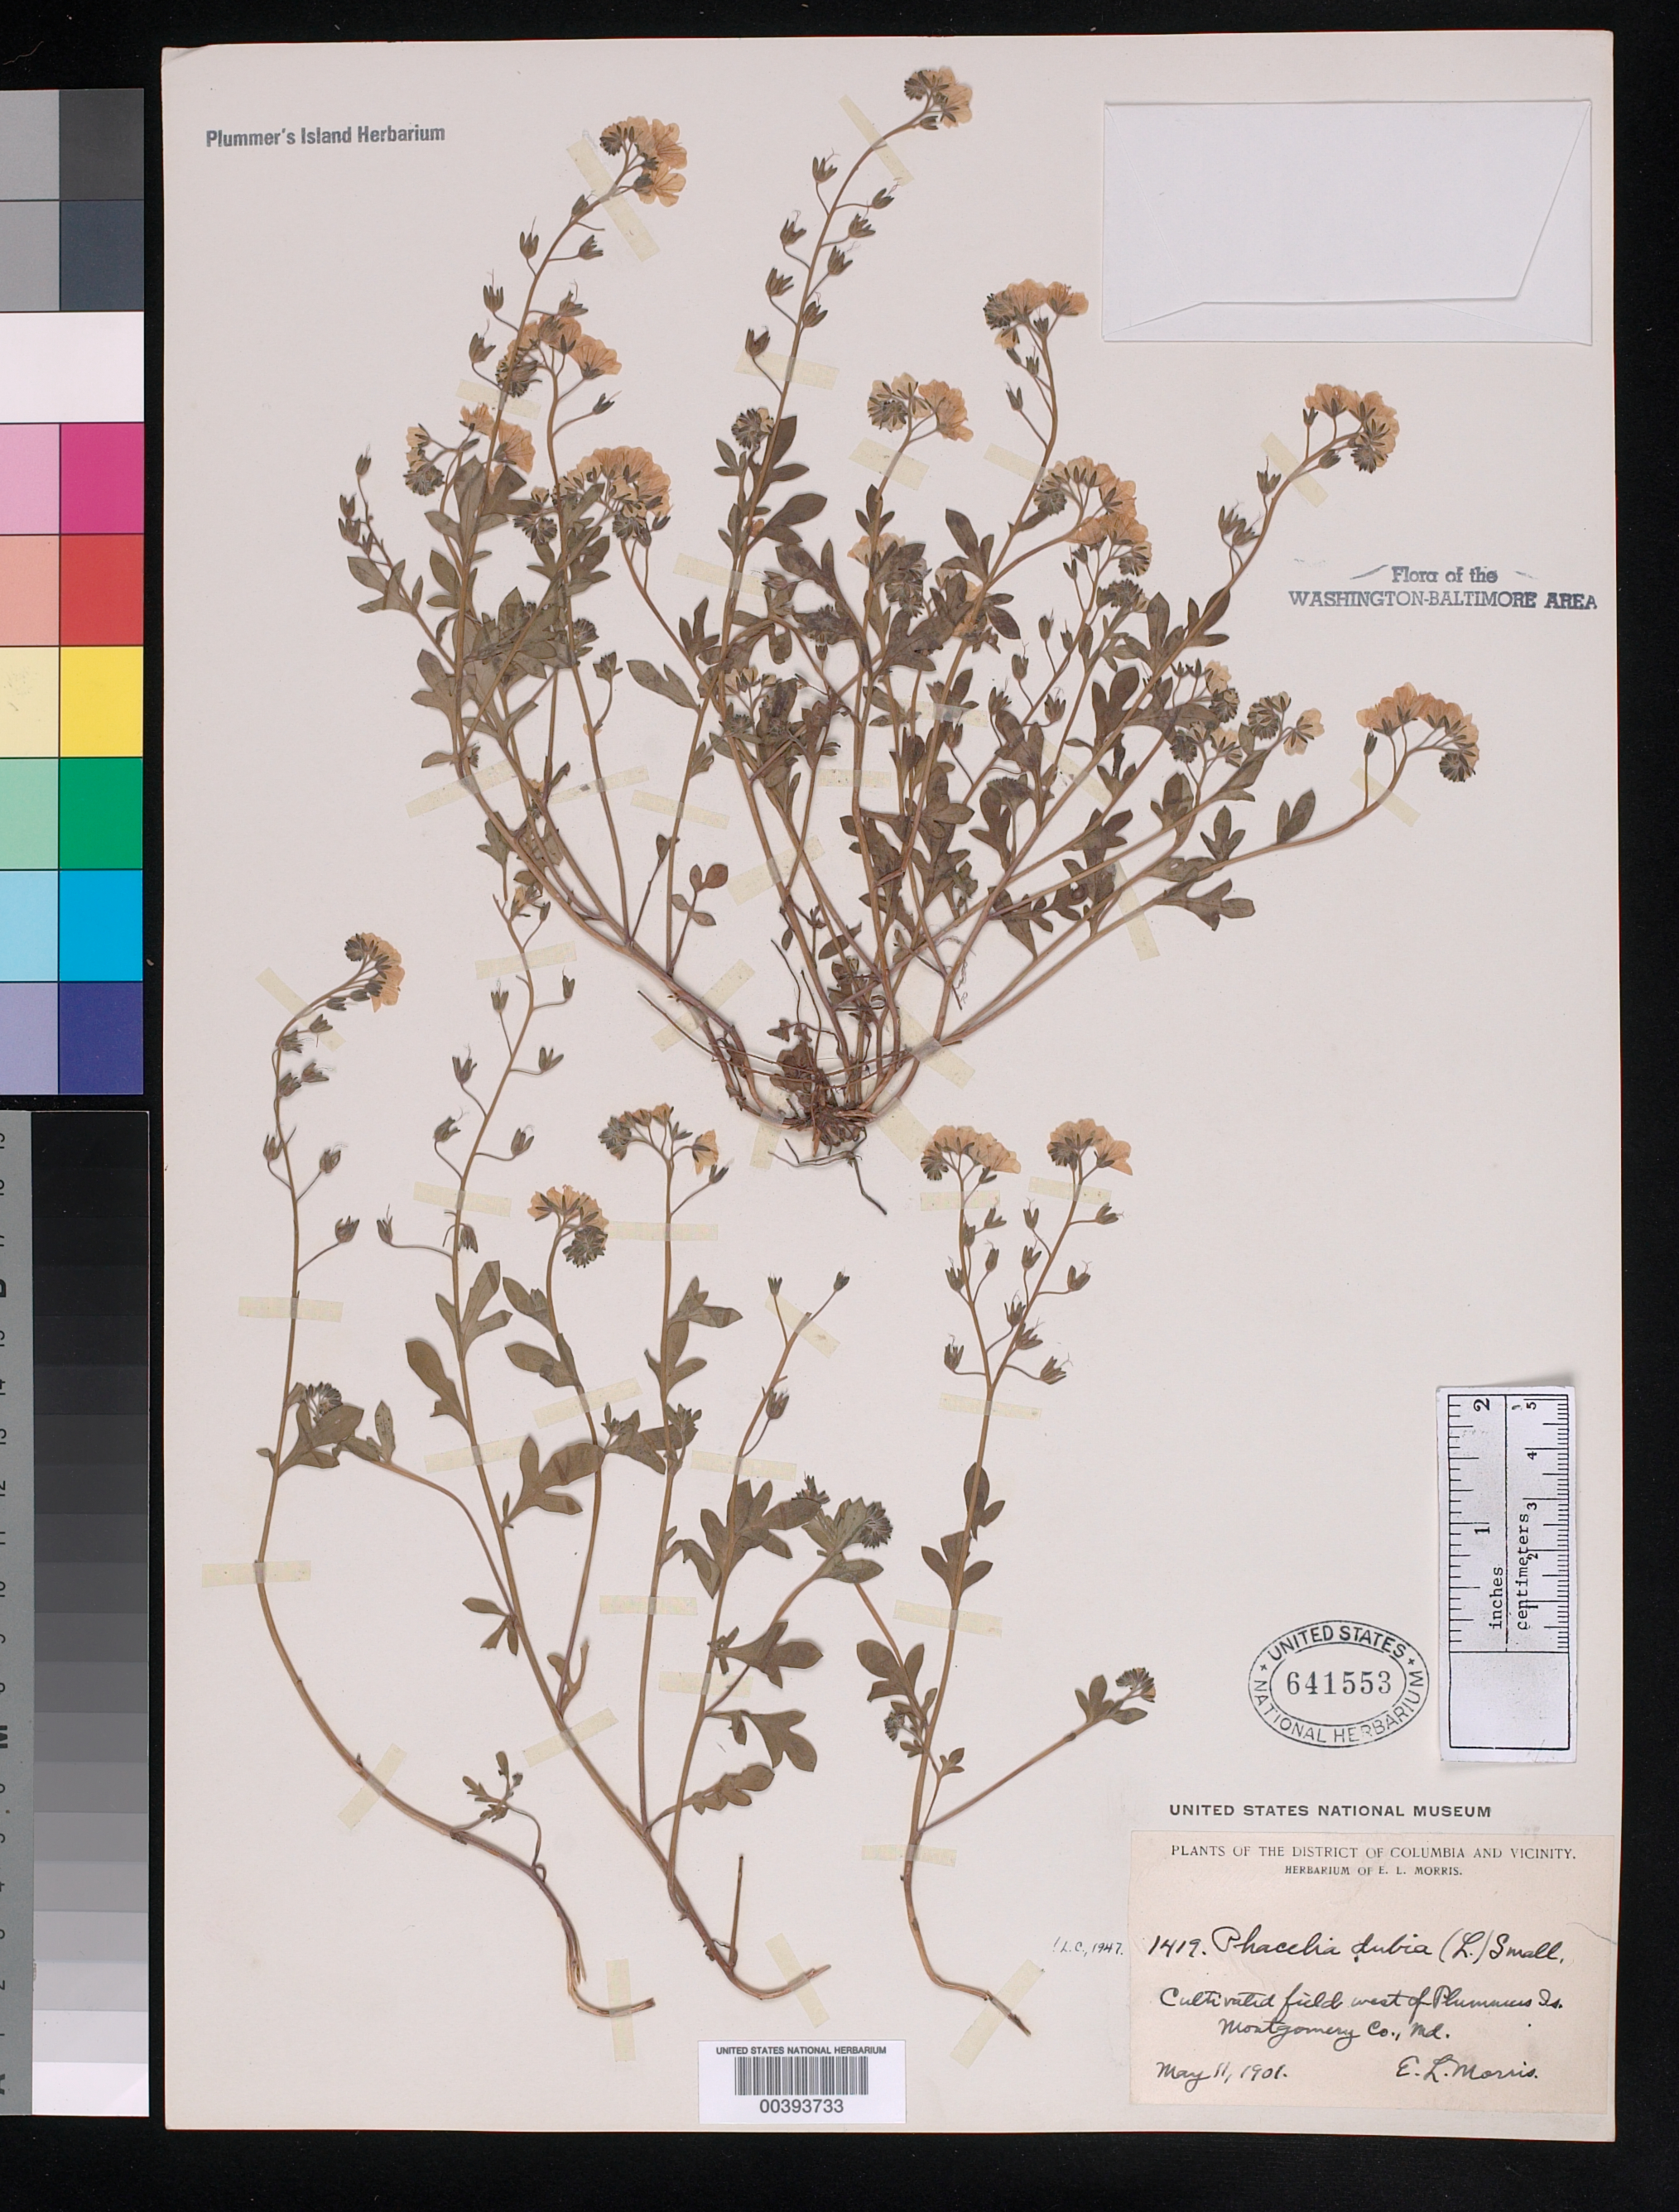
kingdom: Plantae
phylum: Tracheophyta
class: Magnoliopsida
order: Boraginales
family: Hydrophyllaceae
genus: Phacelia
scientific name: Phacelia dubia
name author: (L.) Trel.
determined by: Constance, L., (UC), University of California Berkeley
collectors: E. L. Morris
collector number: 1419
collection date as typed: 11 May 1901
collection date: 1901-05-11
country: United States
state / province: Maryland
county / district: Montgomery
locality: W of Plummers Island Plummers Island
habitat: Cultivated field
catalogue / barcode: US 641553